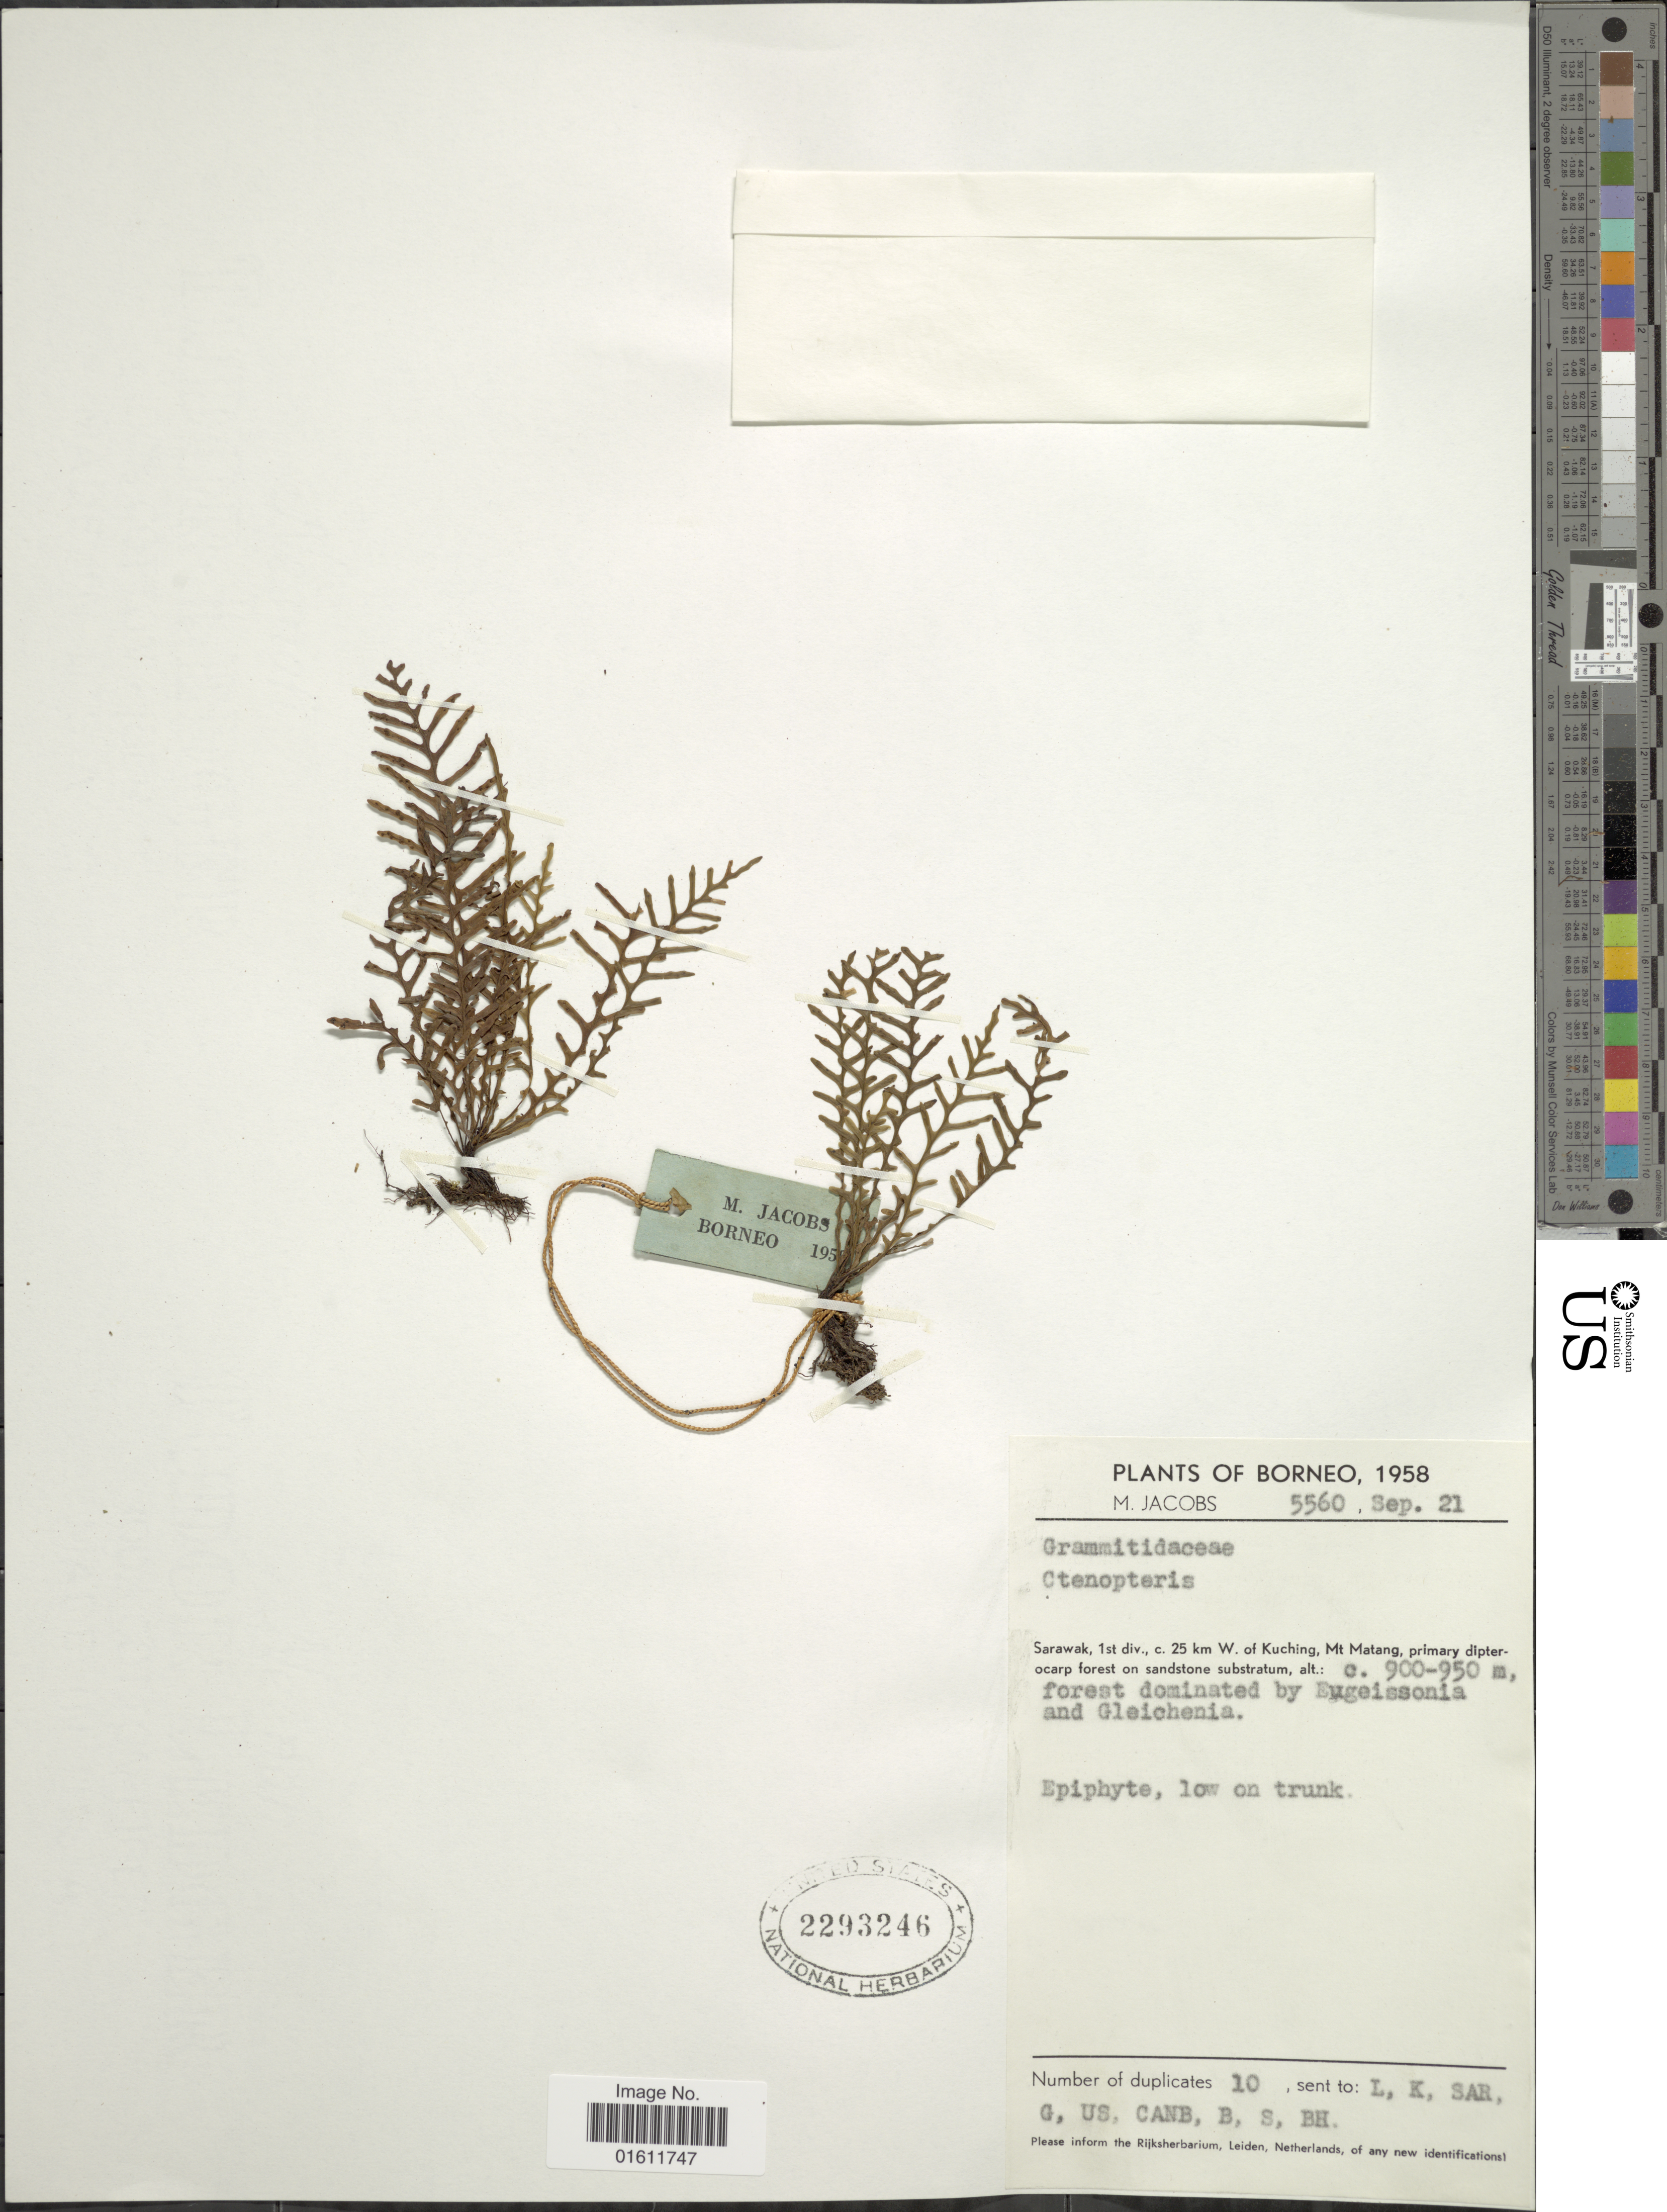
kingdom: Plantae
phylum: Tracheophyta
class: Polypodiopsida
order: Polypodiales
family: Polypodiaceae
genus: Prosaptia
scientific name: Prosaptia sp.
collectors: M. Jacobs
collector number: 5560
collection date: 1958-09-21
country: Malaysia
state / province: Sarawak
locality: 1st div., c. 25 km W. of Kuching, Mt Matang, Borneo.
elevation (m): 900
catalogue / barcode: US 2293246